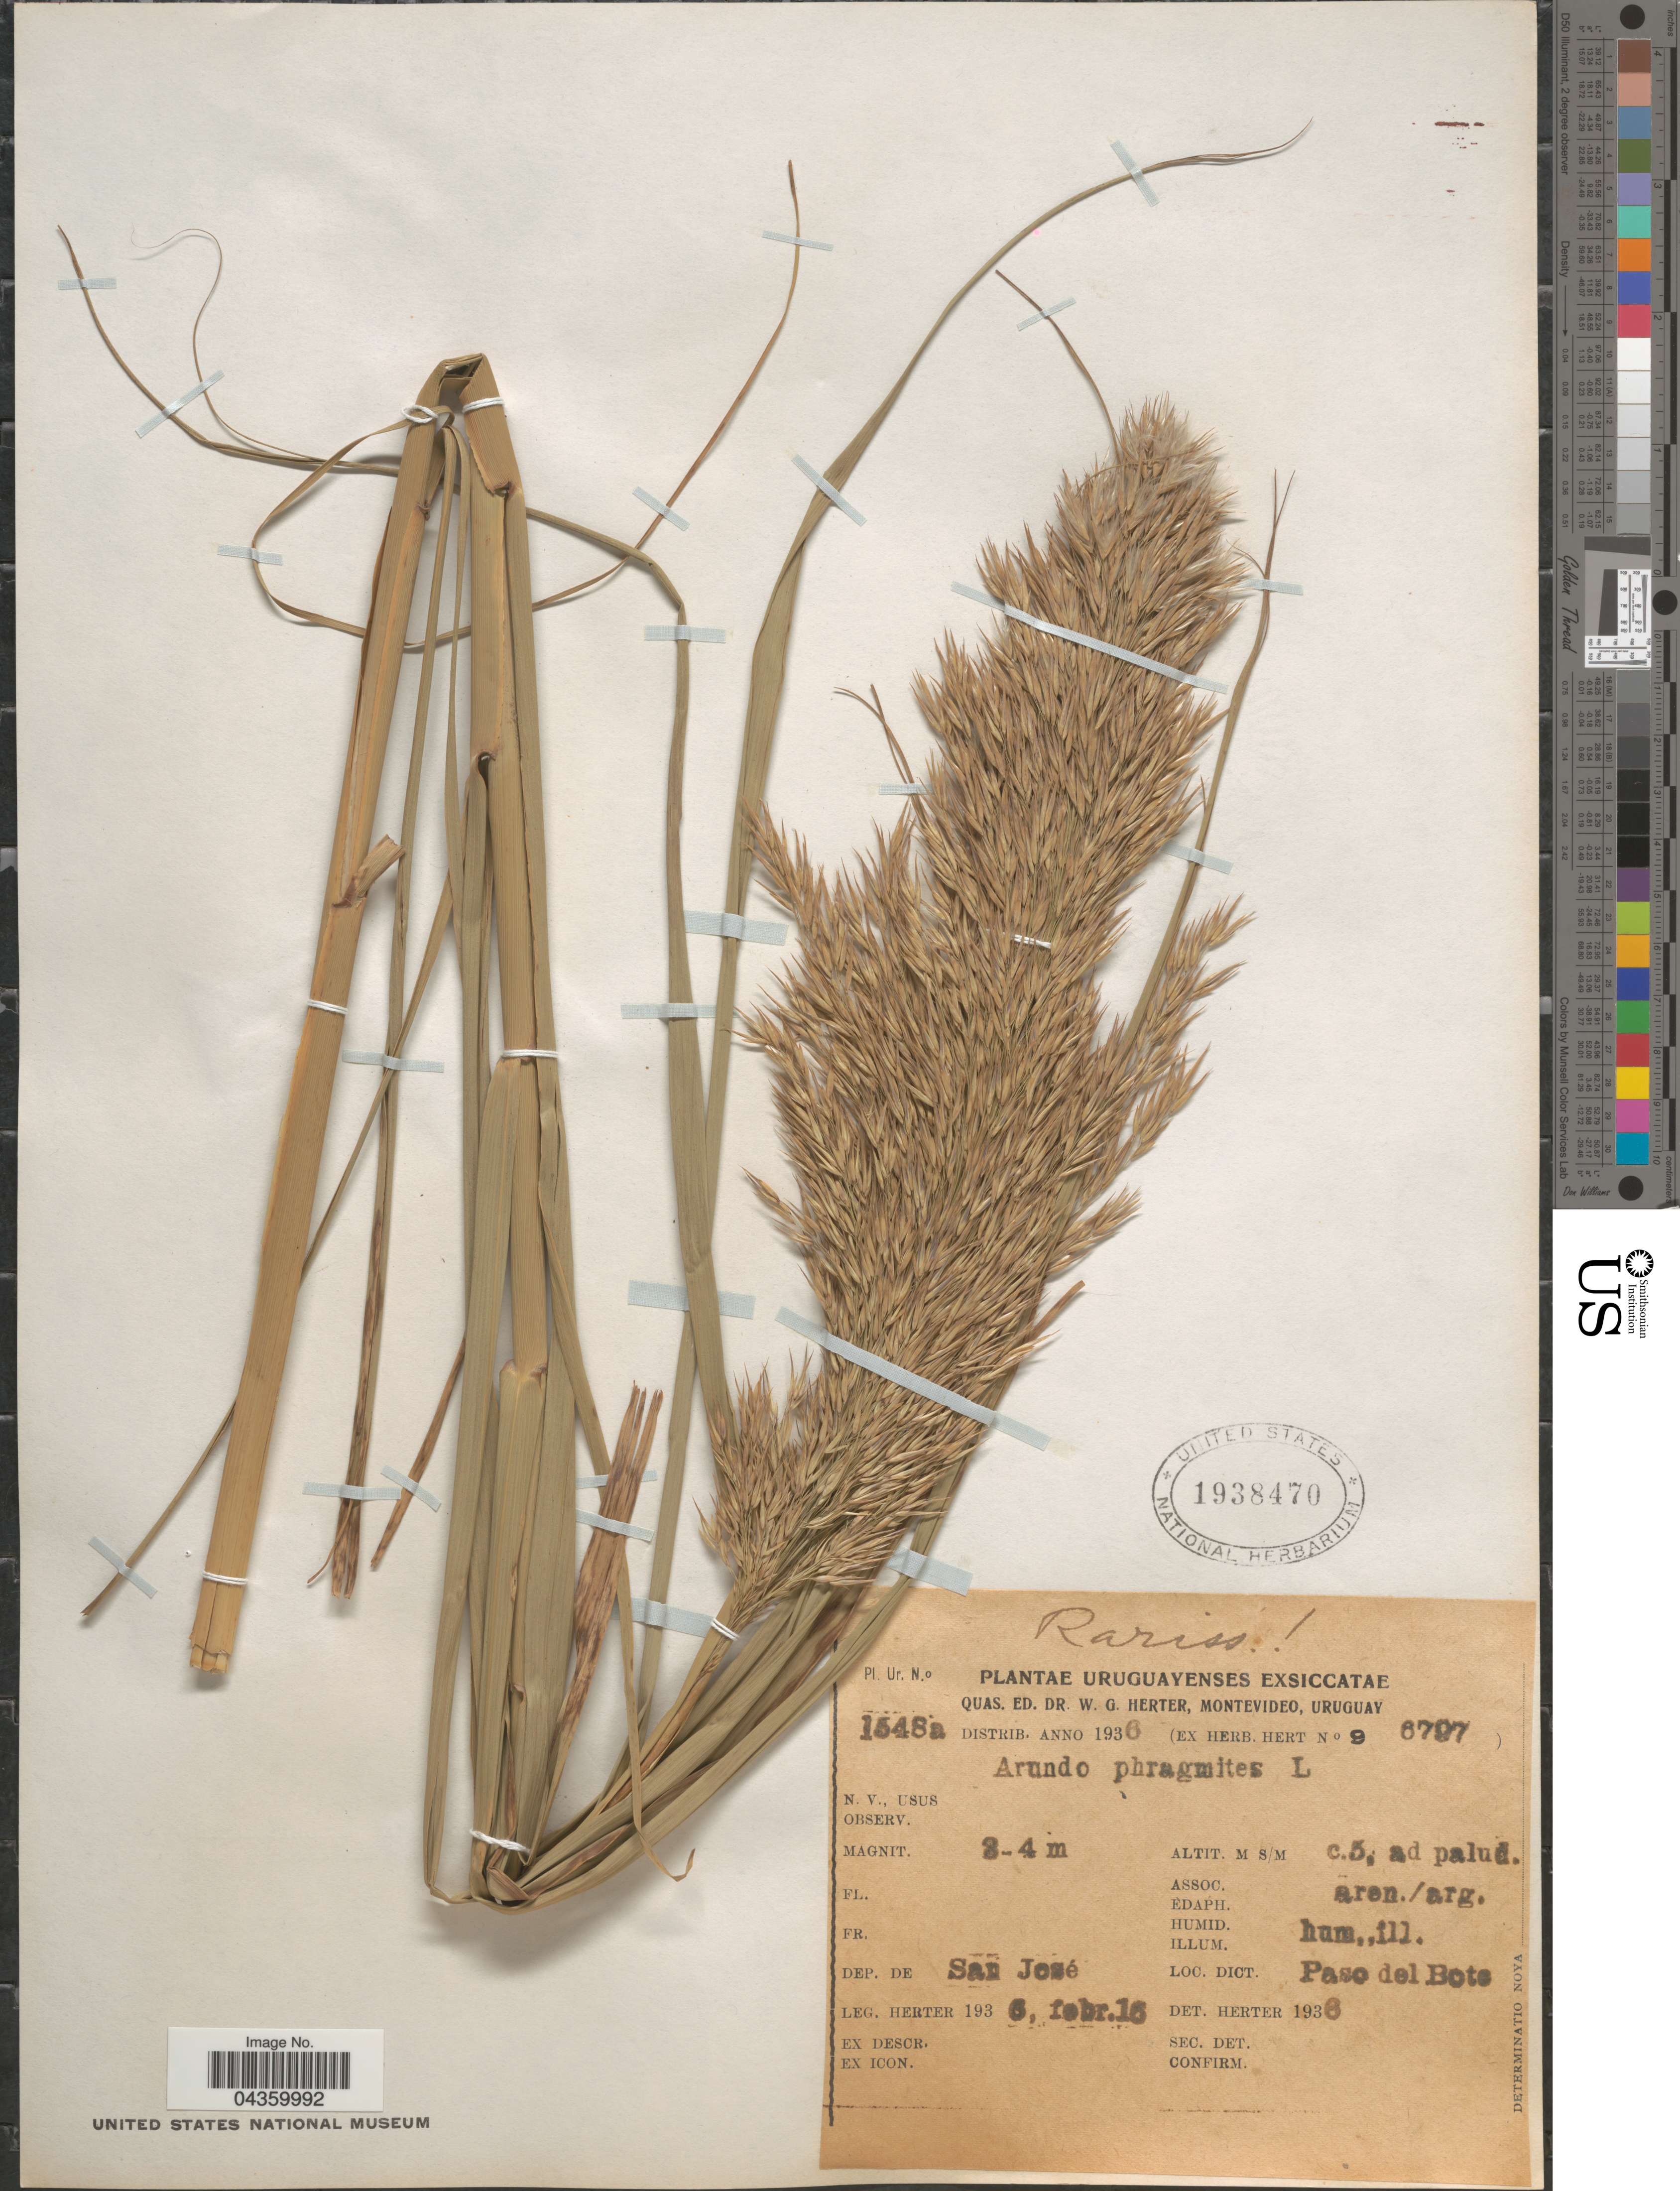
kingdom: Plantae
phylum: Tracheophyta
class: Liliopsida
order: Poales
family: Poaceae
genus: Phragmites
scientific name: Phragmites australis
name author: (Cav.) Trin. ex Steud.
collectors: W. G. Herter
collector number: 1548a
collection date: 1936-02-16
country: Uruguay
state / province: San Jose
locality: Dep. de San José. Dict. Paso del Bota.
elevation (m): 5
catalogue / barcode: US 1938470